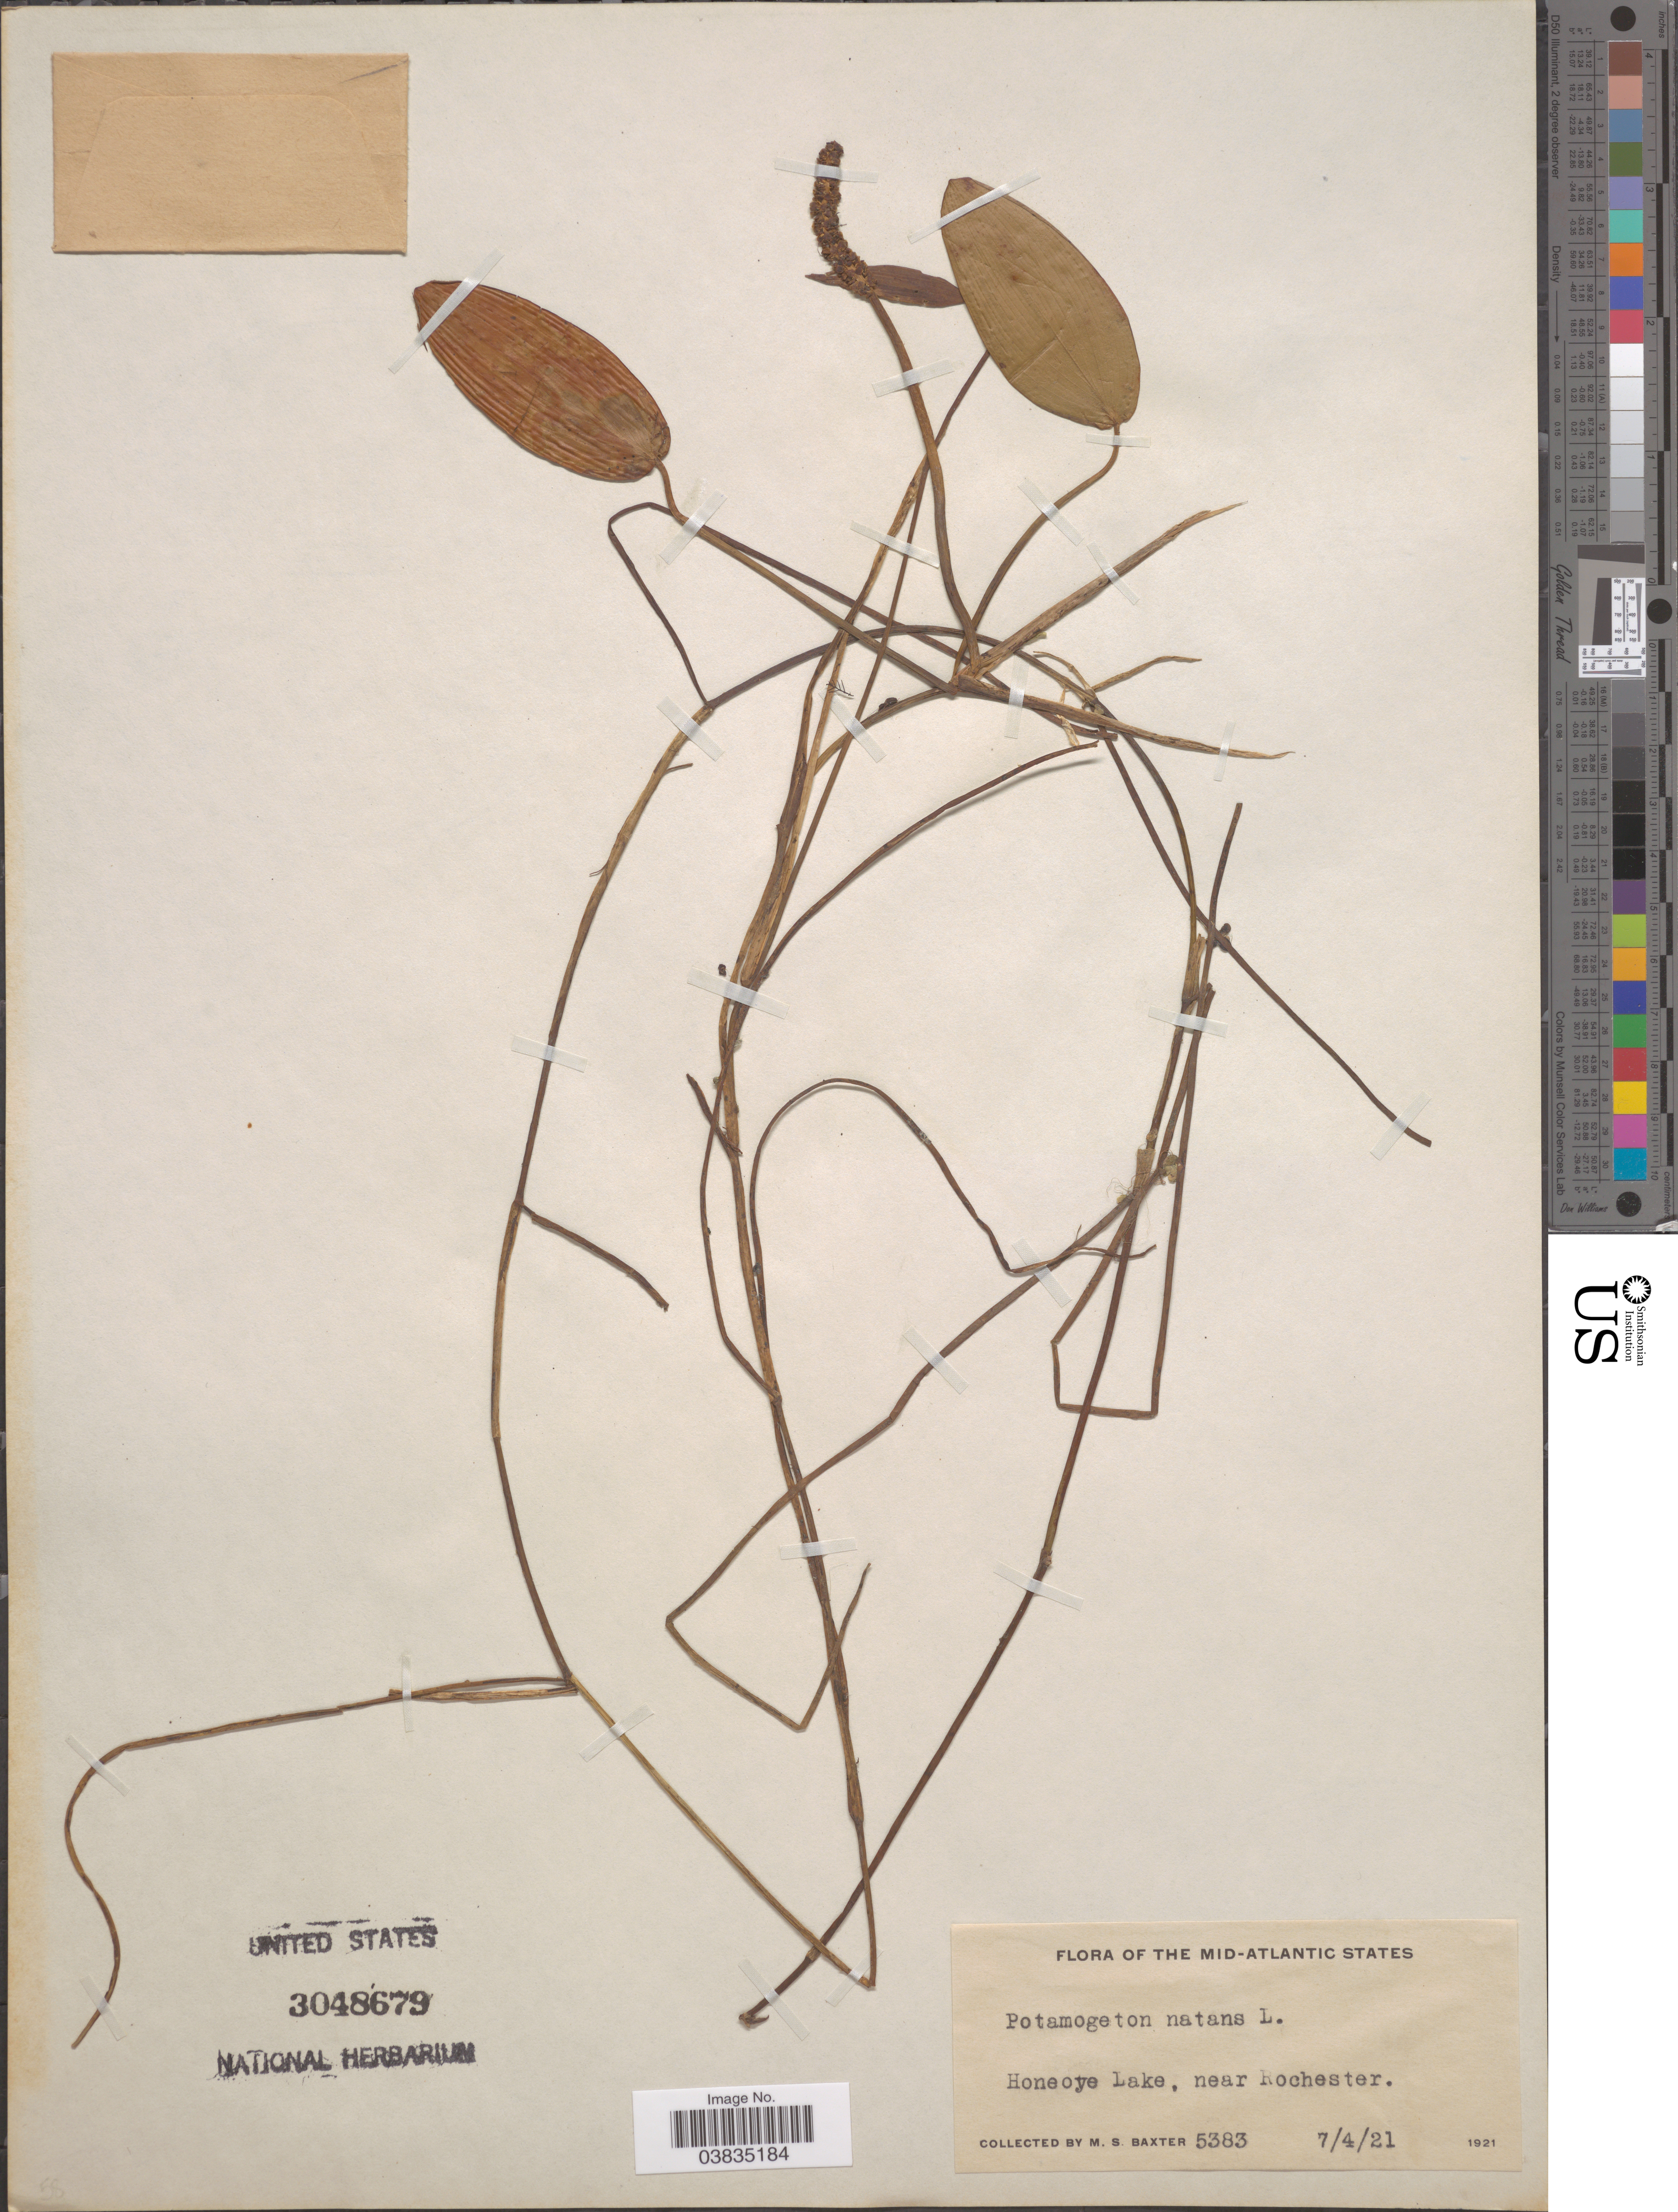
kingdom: Plantae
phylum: Tracheophyta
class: Liliopsida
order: Alismatales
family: Potamogetonaceae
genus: Potamogeton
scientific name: Potamogeton natans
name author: L.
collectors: M. Baxter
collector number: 5383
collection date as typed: Transcribed d/m/y: 4/7/21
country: United States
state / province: New York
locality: The Mid-Atlantic States. Honeoye Lake, near Rochester.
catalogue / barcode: US 3048679